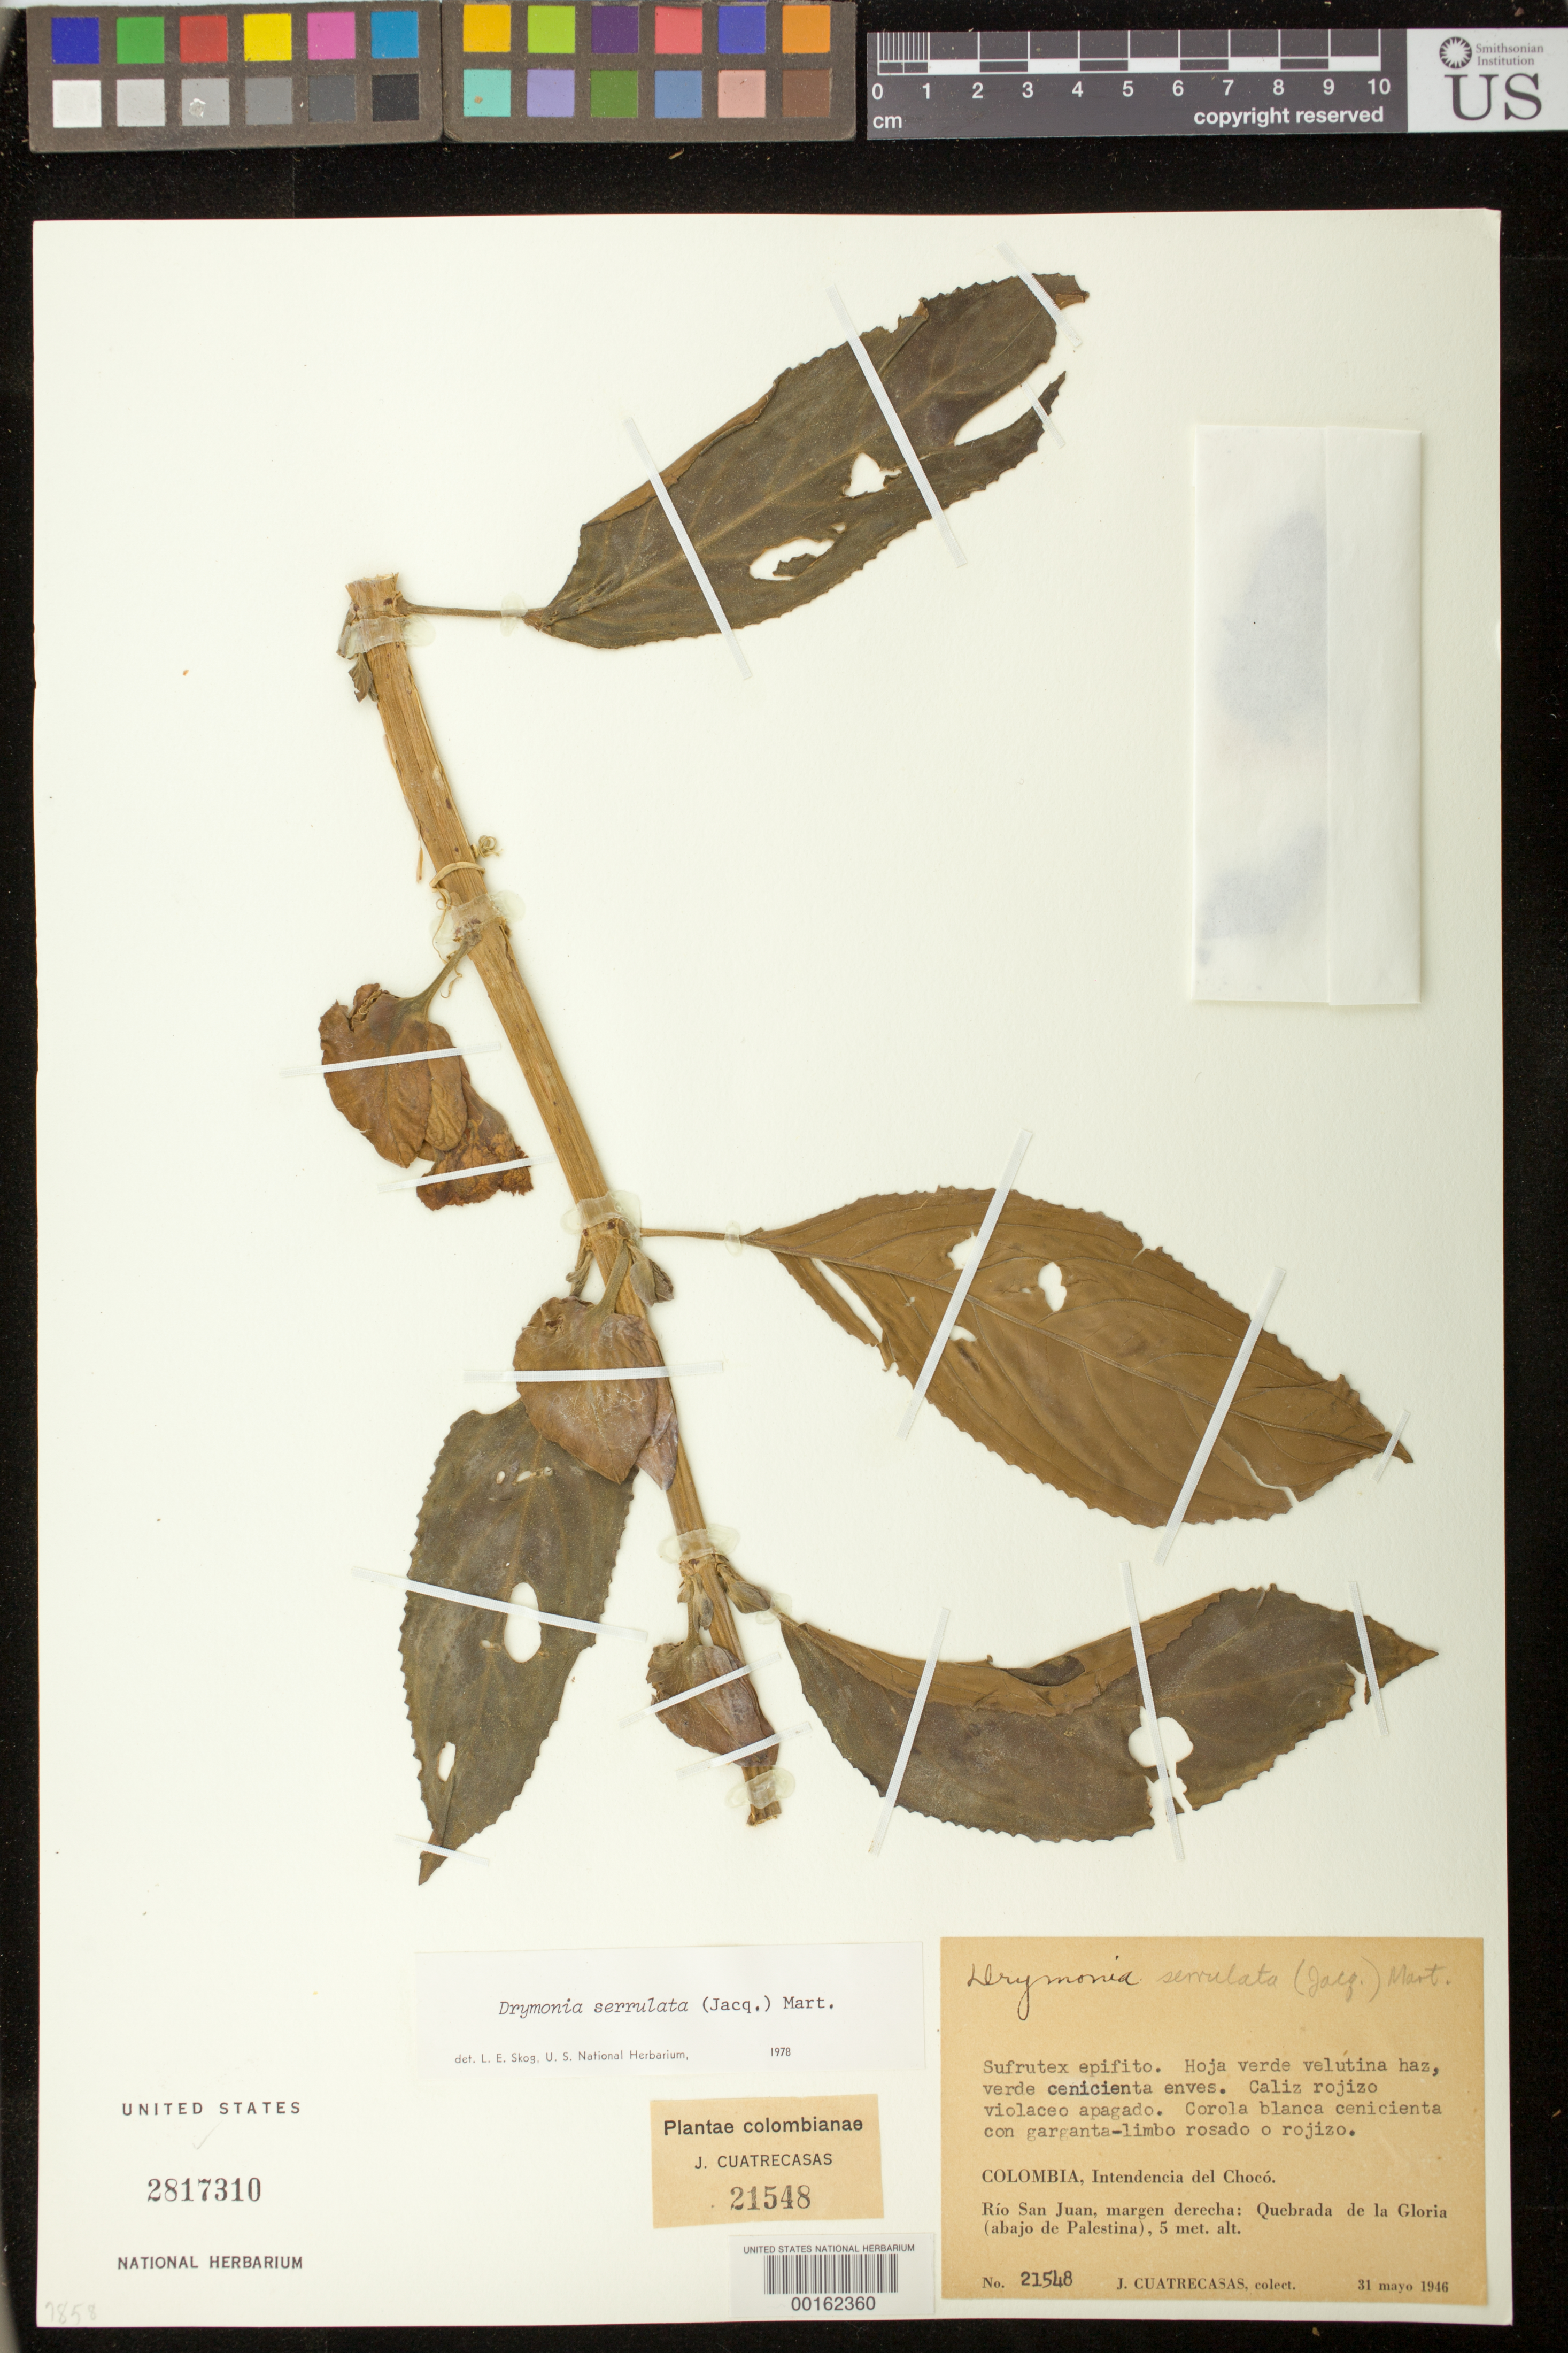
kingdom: Plantae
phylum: Tracheophyta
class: Magnoliopsida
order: Lamiales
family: Gesneriaceae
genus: Drymonia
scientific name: Drymonia serrulata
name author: (Jacq.) Mart.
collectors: J. Cuatrecasas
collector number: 21548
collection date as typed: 31 May 1946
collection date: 1946-05-31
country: Colombia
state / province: Chocó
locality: Río San Juan, margen derecha: Quebrada de la Gloria (abajo de Palestina)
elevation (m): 5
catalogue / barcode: US 2817310